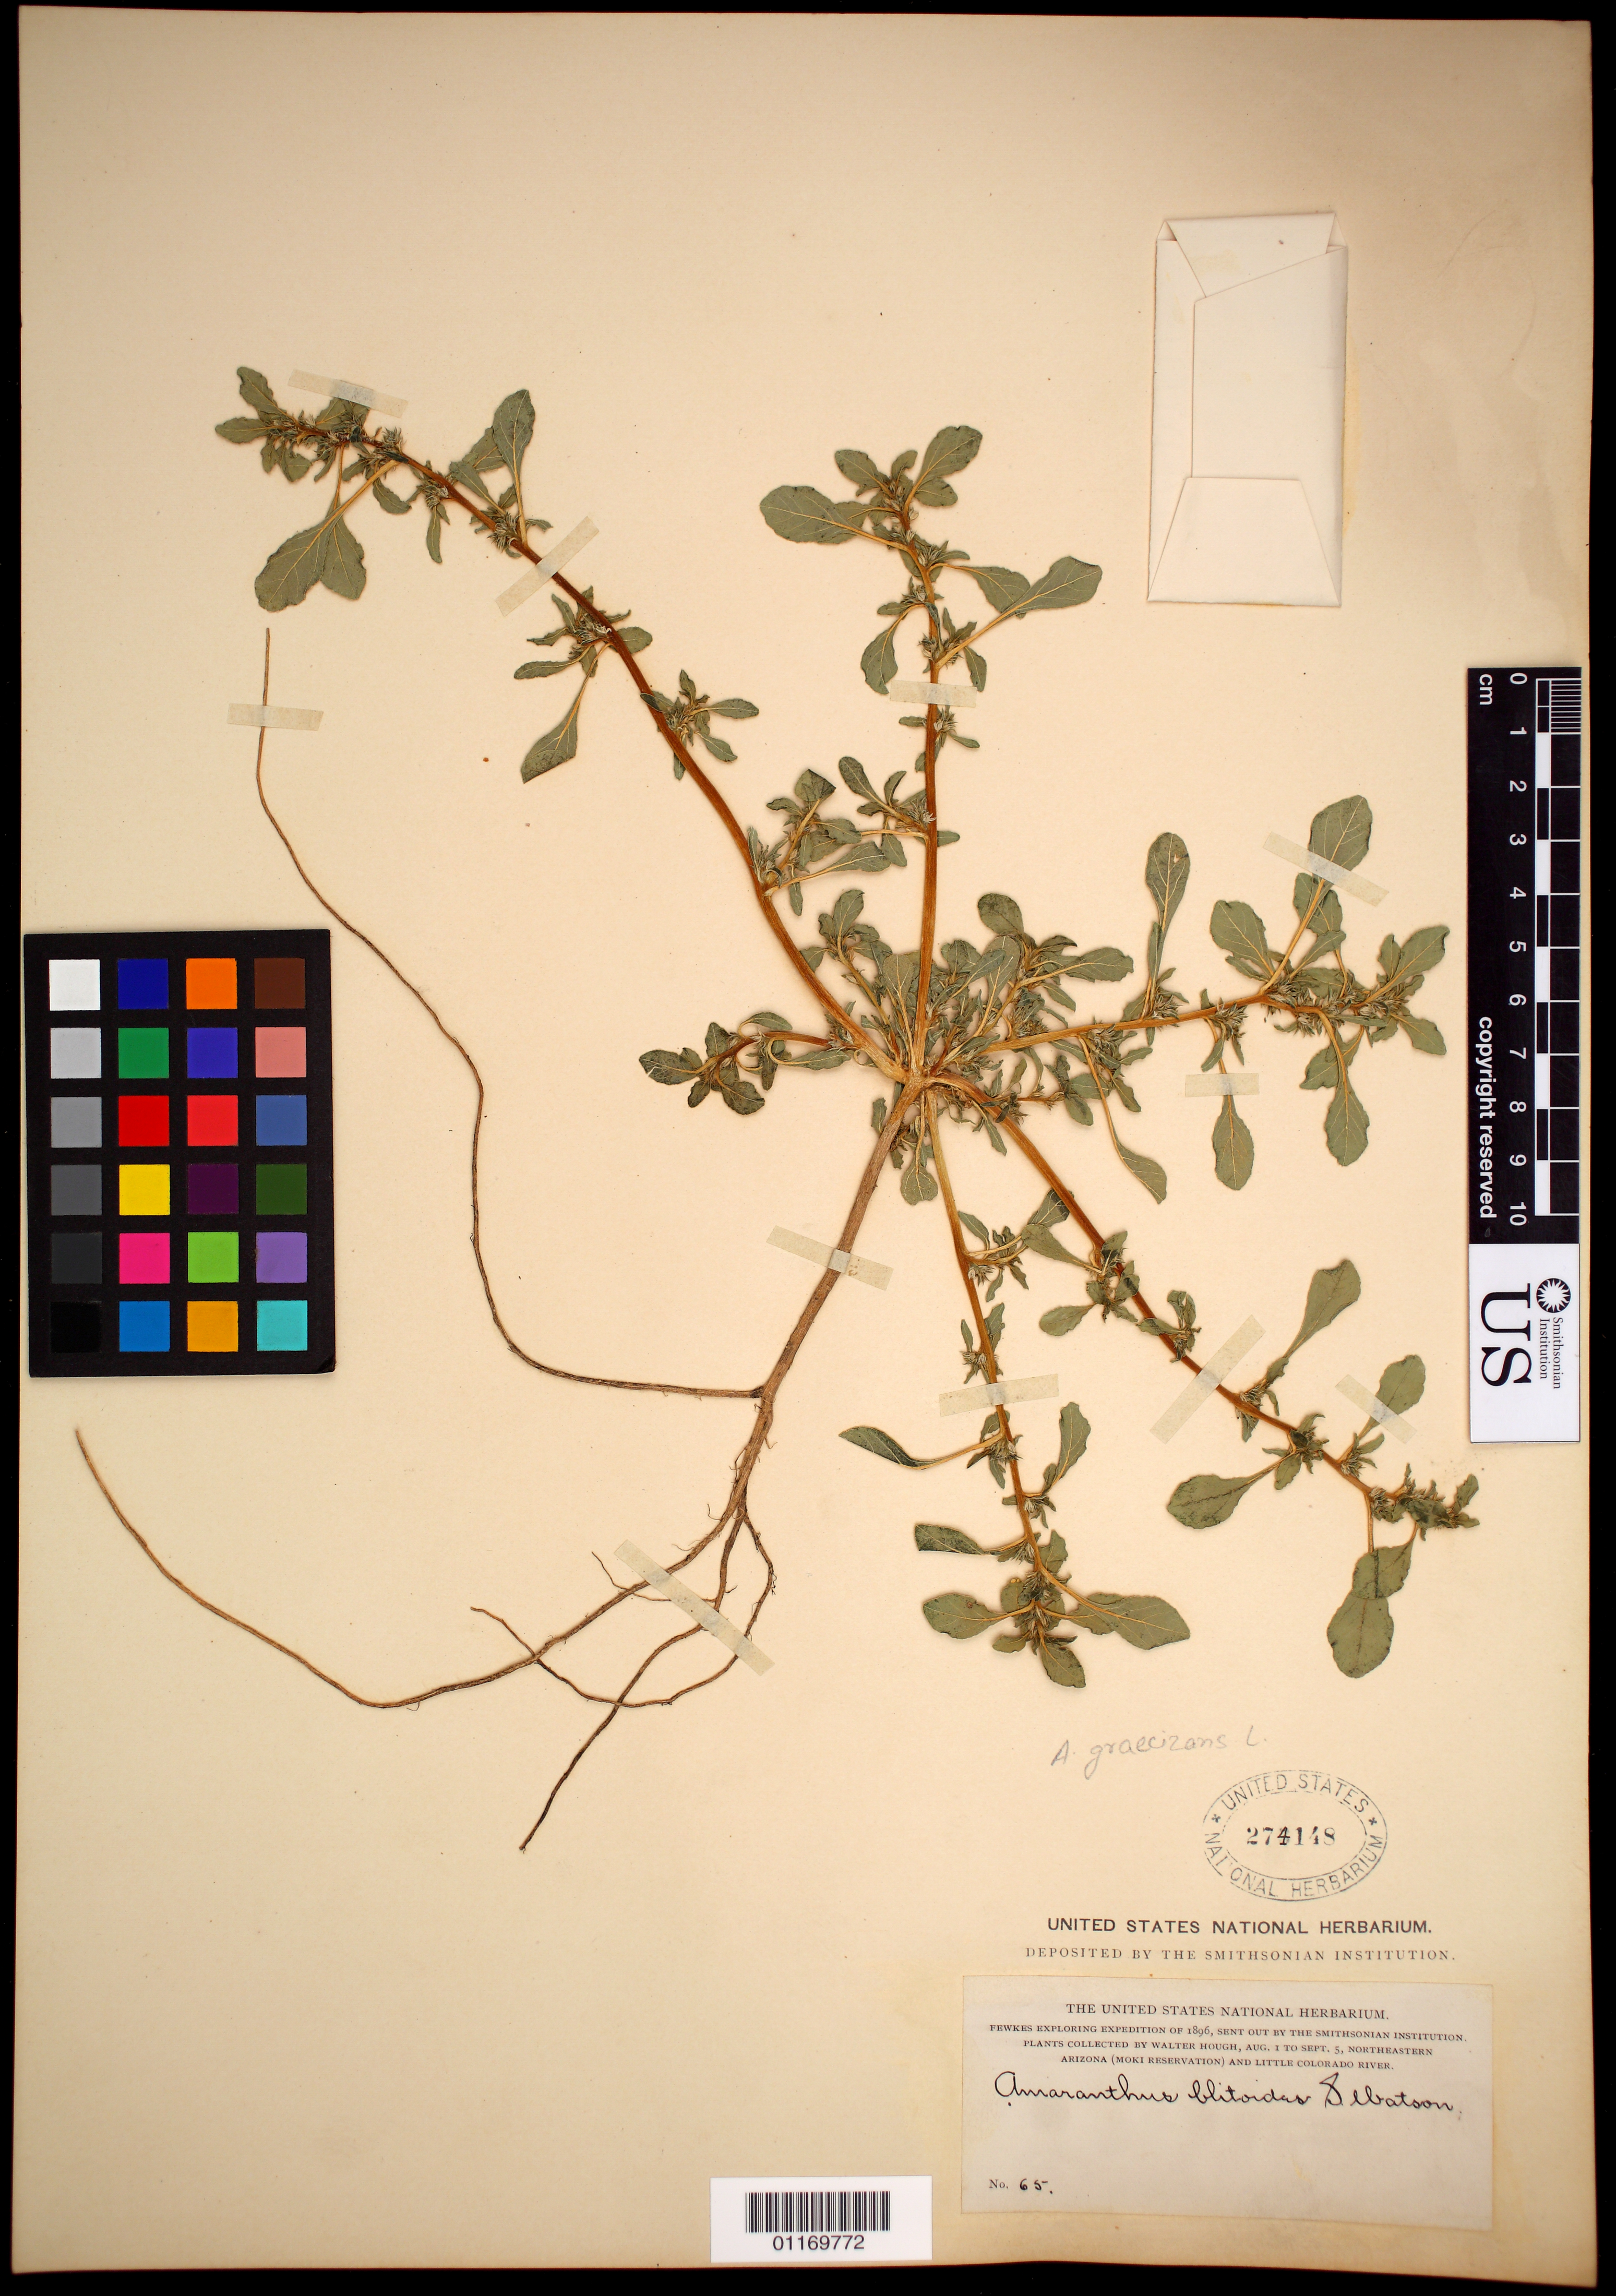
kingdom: Plantae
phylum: Tracheophyta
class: Magnoliopsida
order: Caryophyllales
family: Amaranthaceae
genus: Amaranthus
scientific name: Amaranthus blitoides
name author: S. Watson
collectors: W. Hough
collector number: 65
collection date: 1896-08-01/1896-09-05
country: United States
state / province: Arizona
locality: Northeastern Arizona (Moki Reservation) and Little Colorado River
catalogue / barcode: US 274148